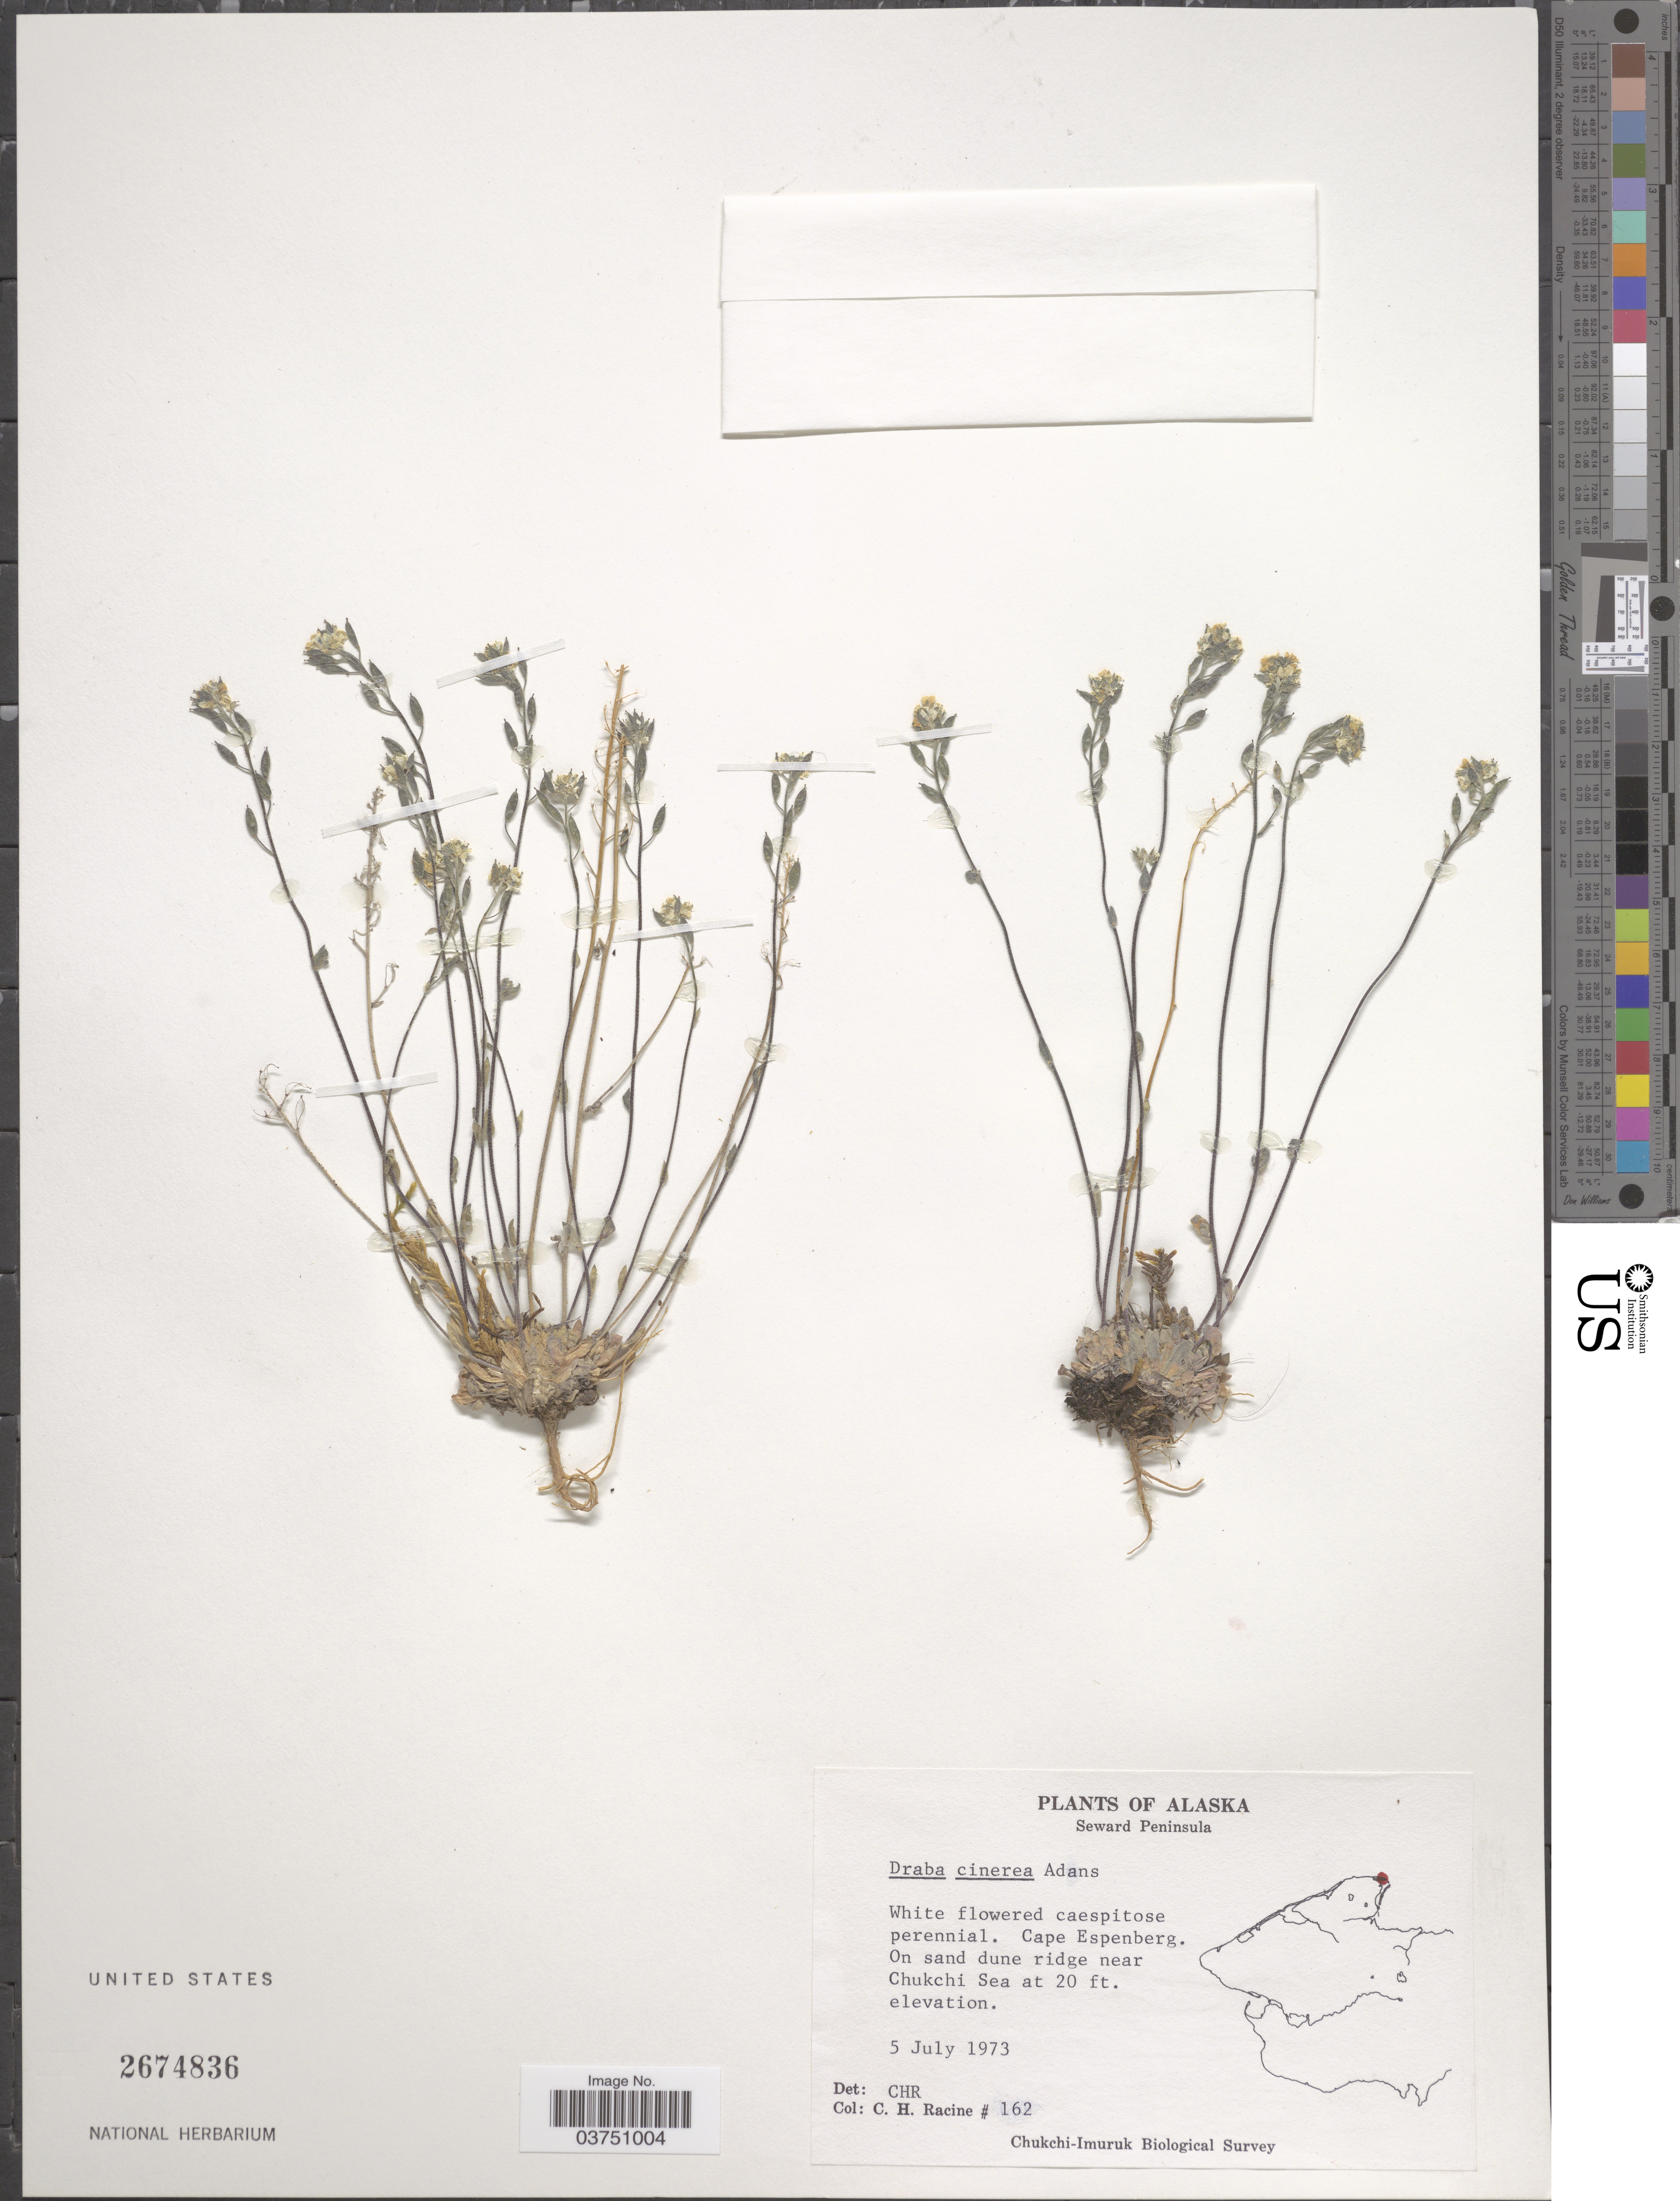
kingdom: Plantae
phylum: Tracheophyta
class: Magnoliopsida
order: Brassicales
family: Brassicaceae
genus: Draba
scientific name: Draba cinerea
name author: Adams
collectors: C. Racine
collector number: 162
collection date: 1973-07-05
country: United States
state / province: Alaska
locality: Seward Peninsula. Cape Espenberg. On sand dune ridge near Chukchi Sea.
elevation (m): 6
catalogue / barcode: US 2674836